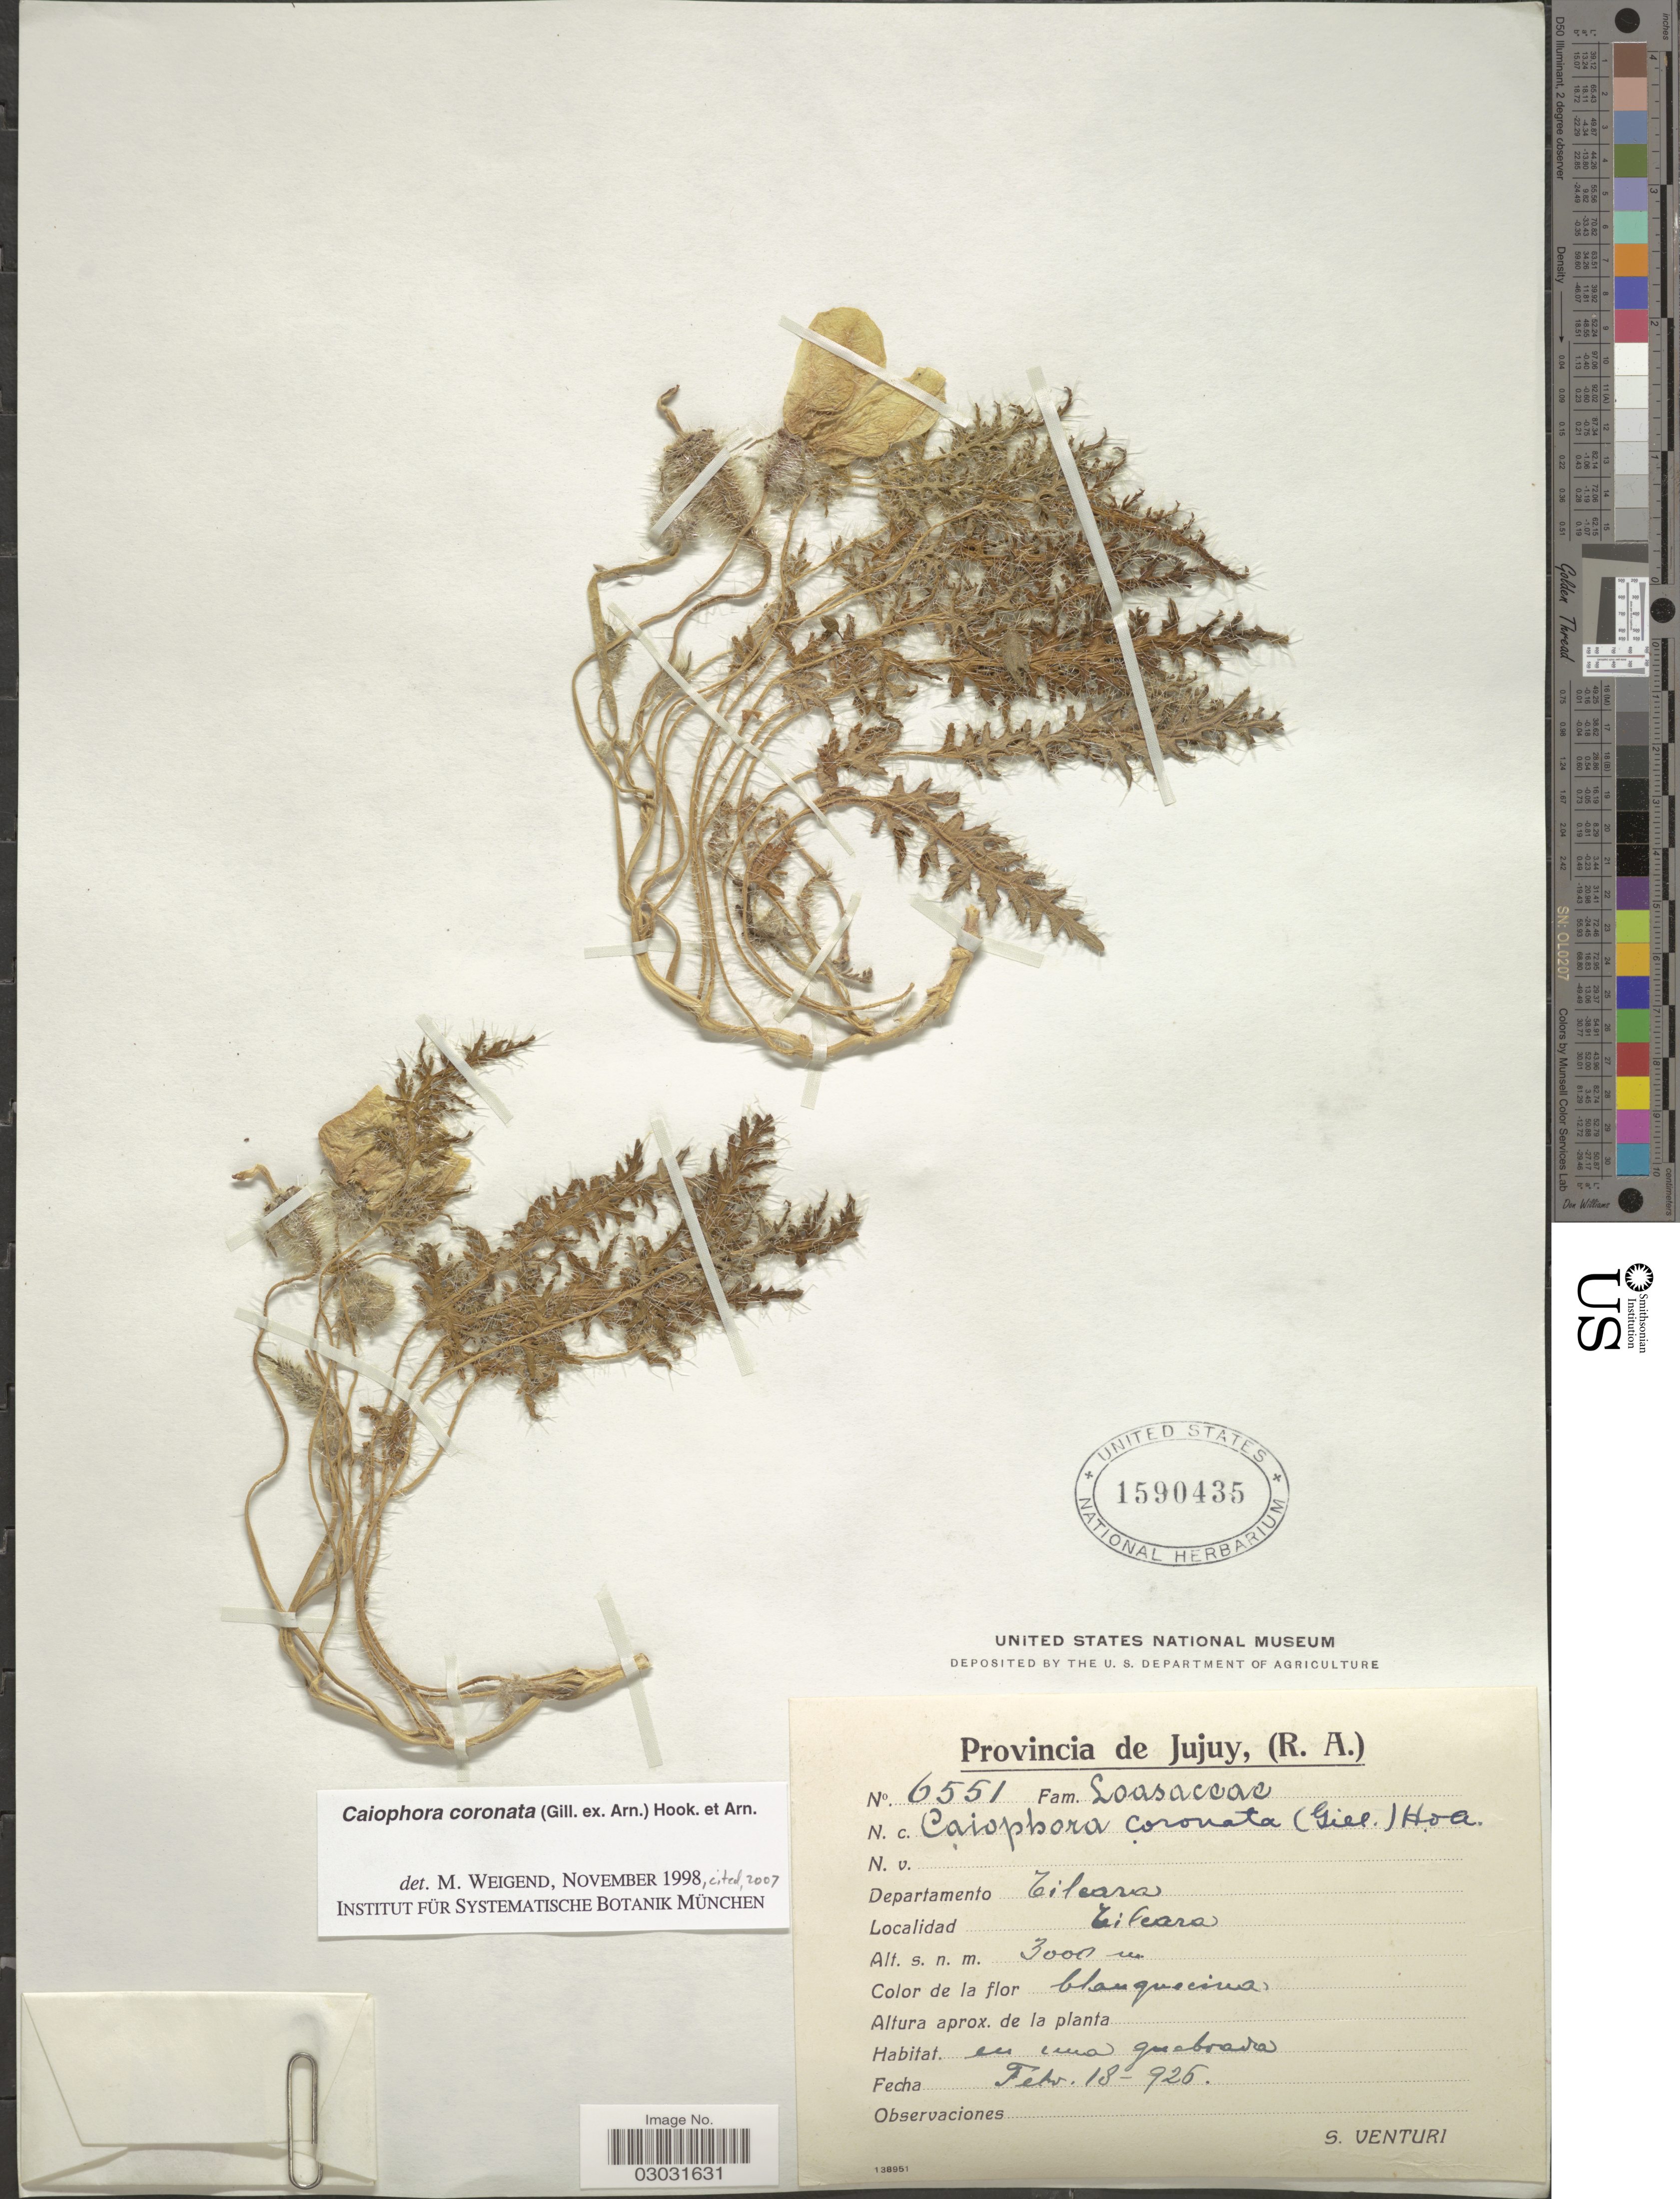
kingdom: Plantae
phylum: Tracheophyta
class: Magnoliopsida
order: Cornales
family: Loasaceae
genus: Caiophora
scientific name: Caiophora coronata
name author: (Gillies ex Arn.) Hook. & Arn.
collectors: S. Venturi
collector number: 6551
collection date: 1926-02-18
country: Argentina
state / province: Jujuy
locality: Departamento Tilcara, Tilcara.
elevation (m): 3000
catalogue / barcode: US 1590435